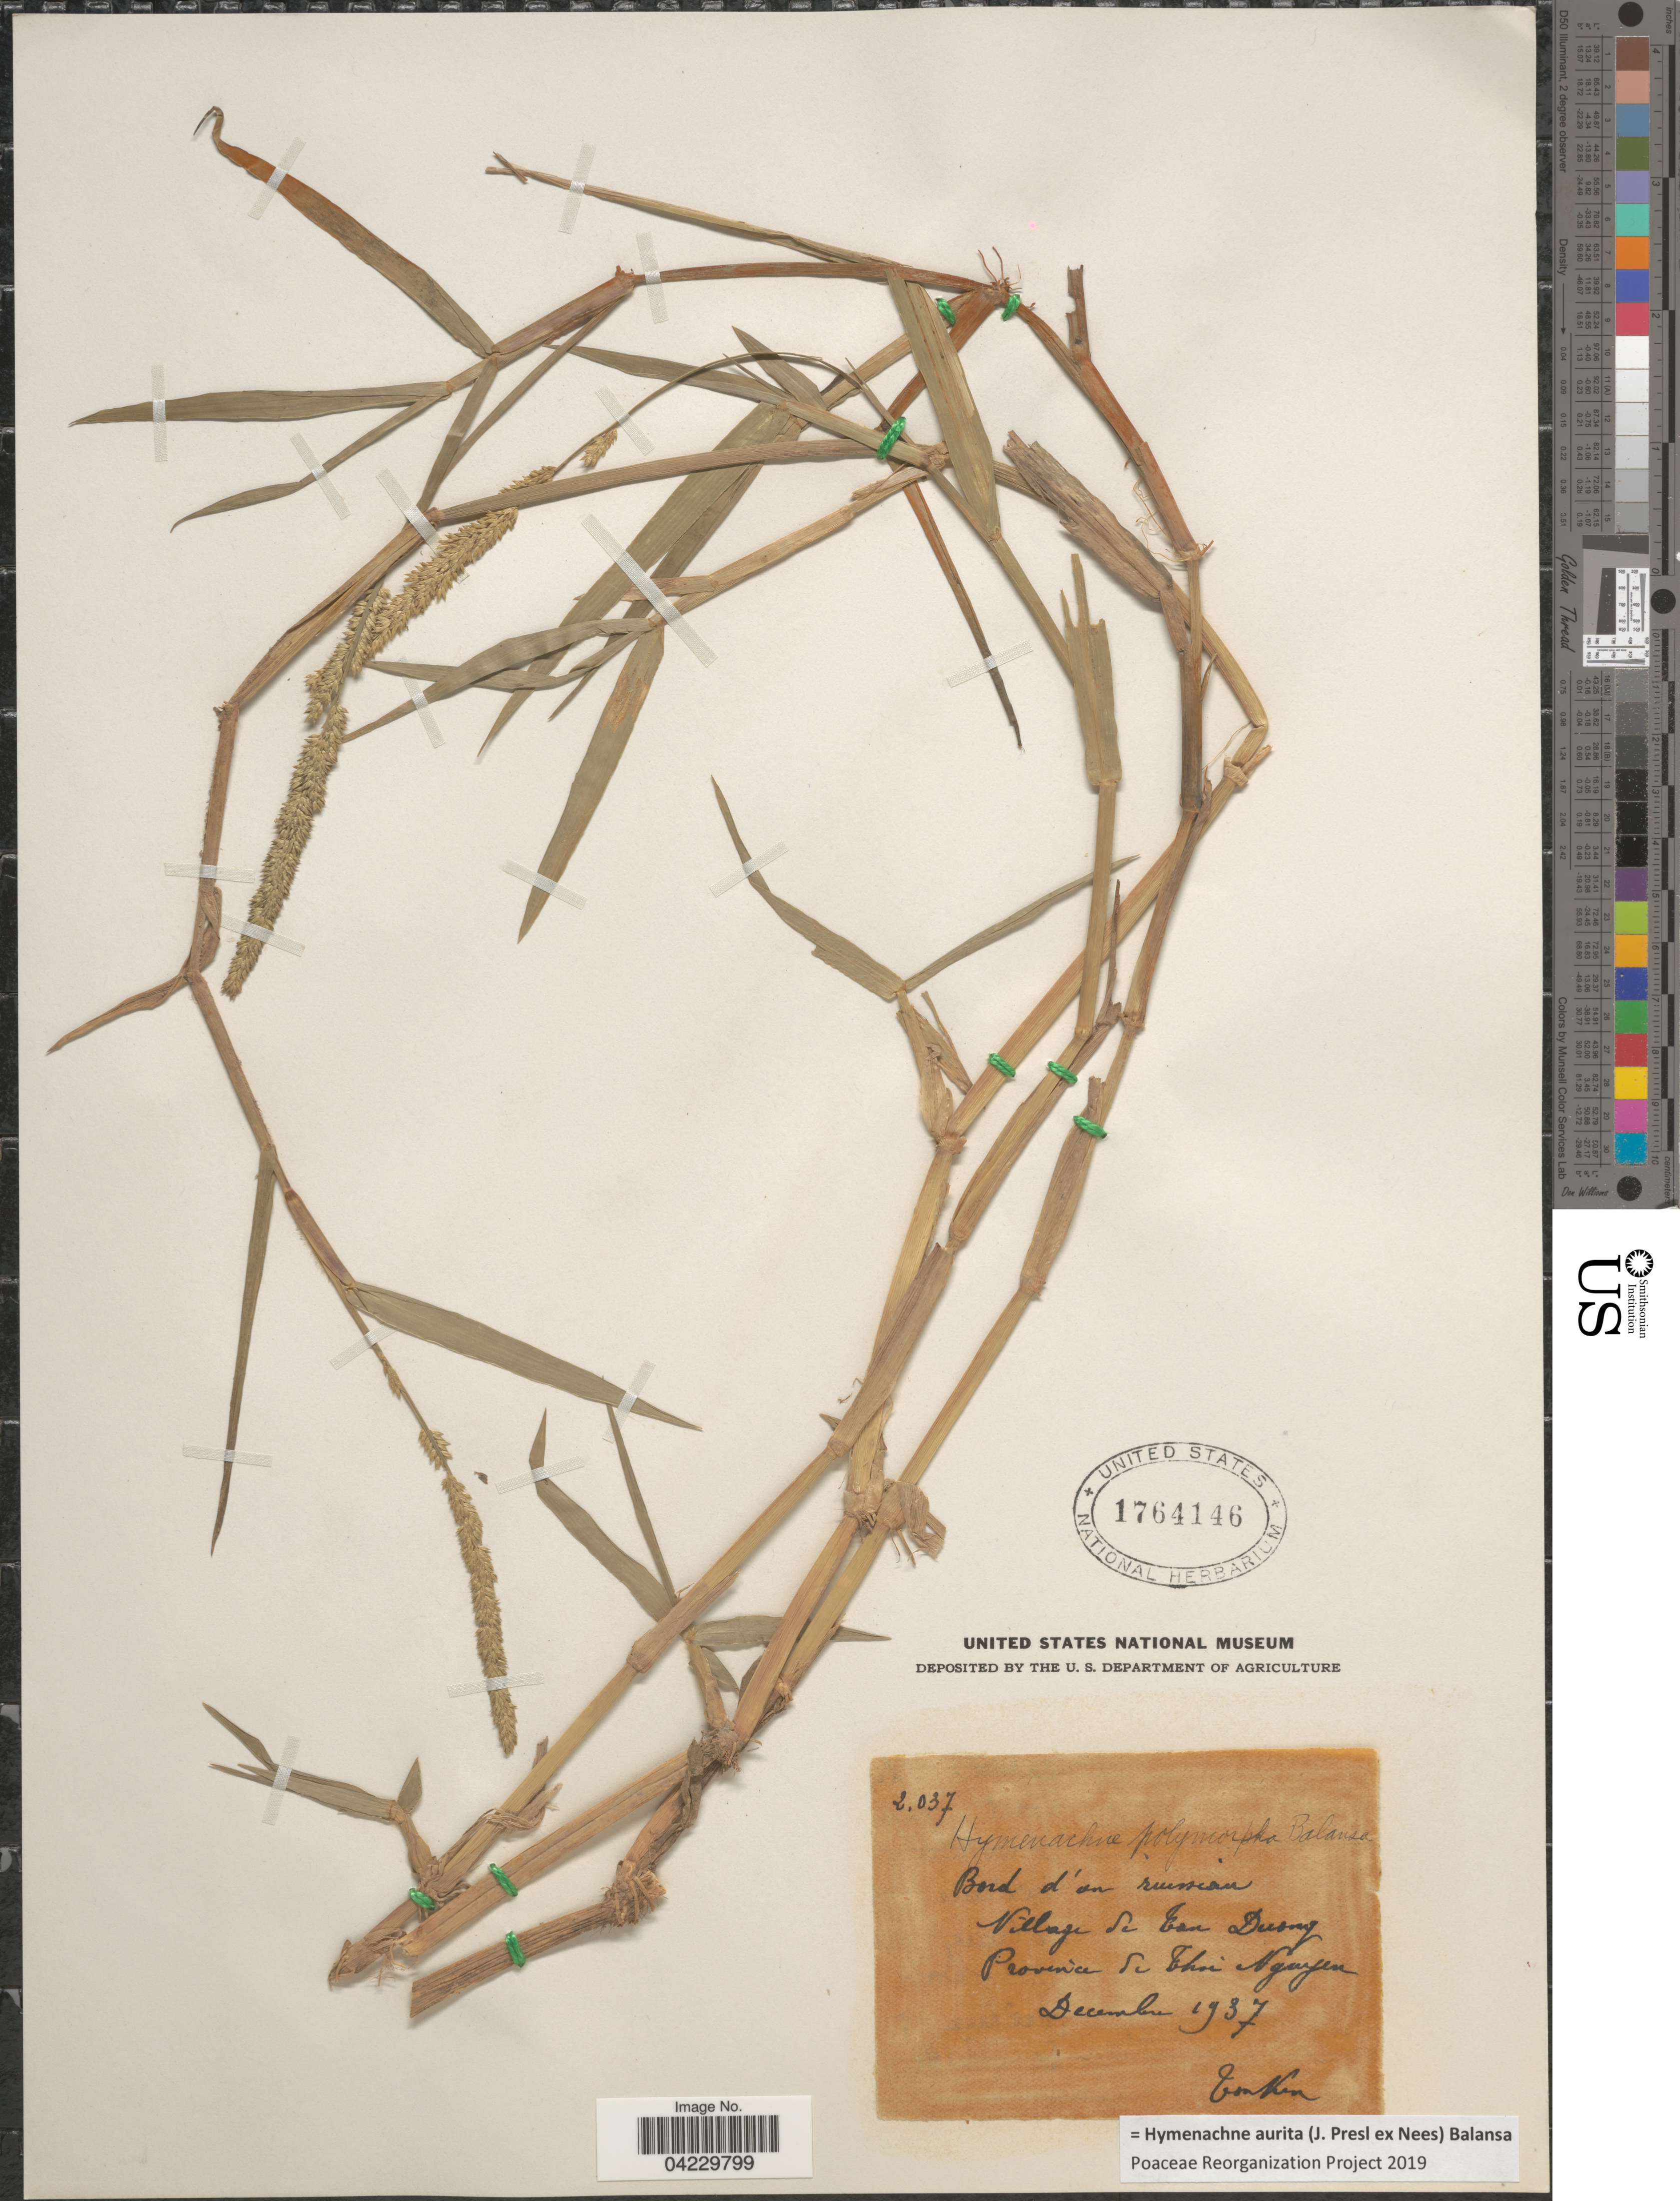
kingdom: Plantae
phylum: Tracheophyta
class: Liliopsida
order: Poales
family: Poaceae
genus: Hymenachne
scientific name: Hymenachne aurita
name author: (J. Presl ex Nees) Balansa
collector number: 2037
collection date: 1937-12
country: Vietnam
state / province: Thai Nguyen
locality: Bord d'un ruisseau. Village de Tan Duong. Province de Thai Nguyen. Tonkin.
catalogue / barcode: US 1764146